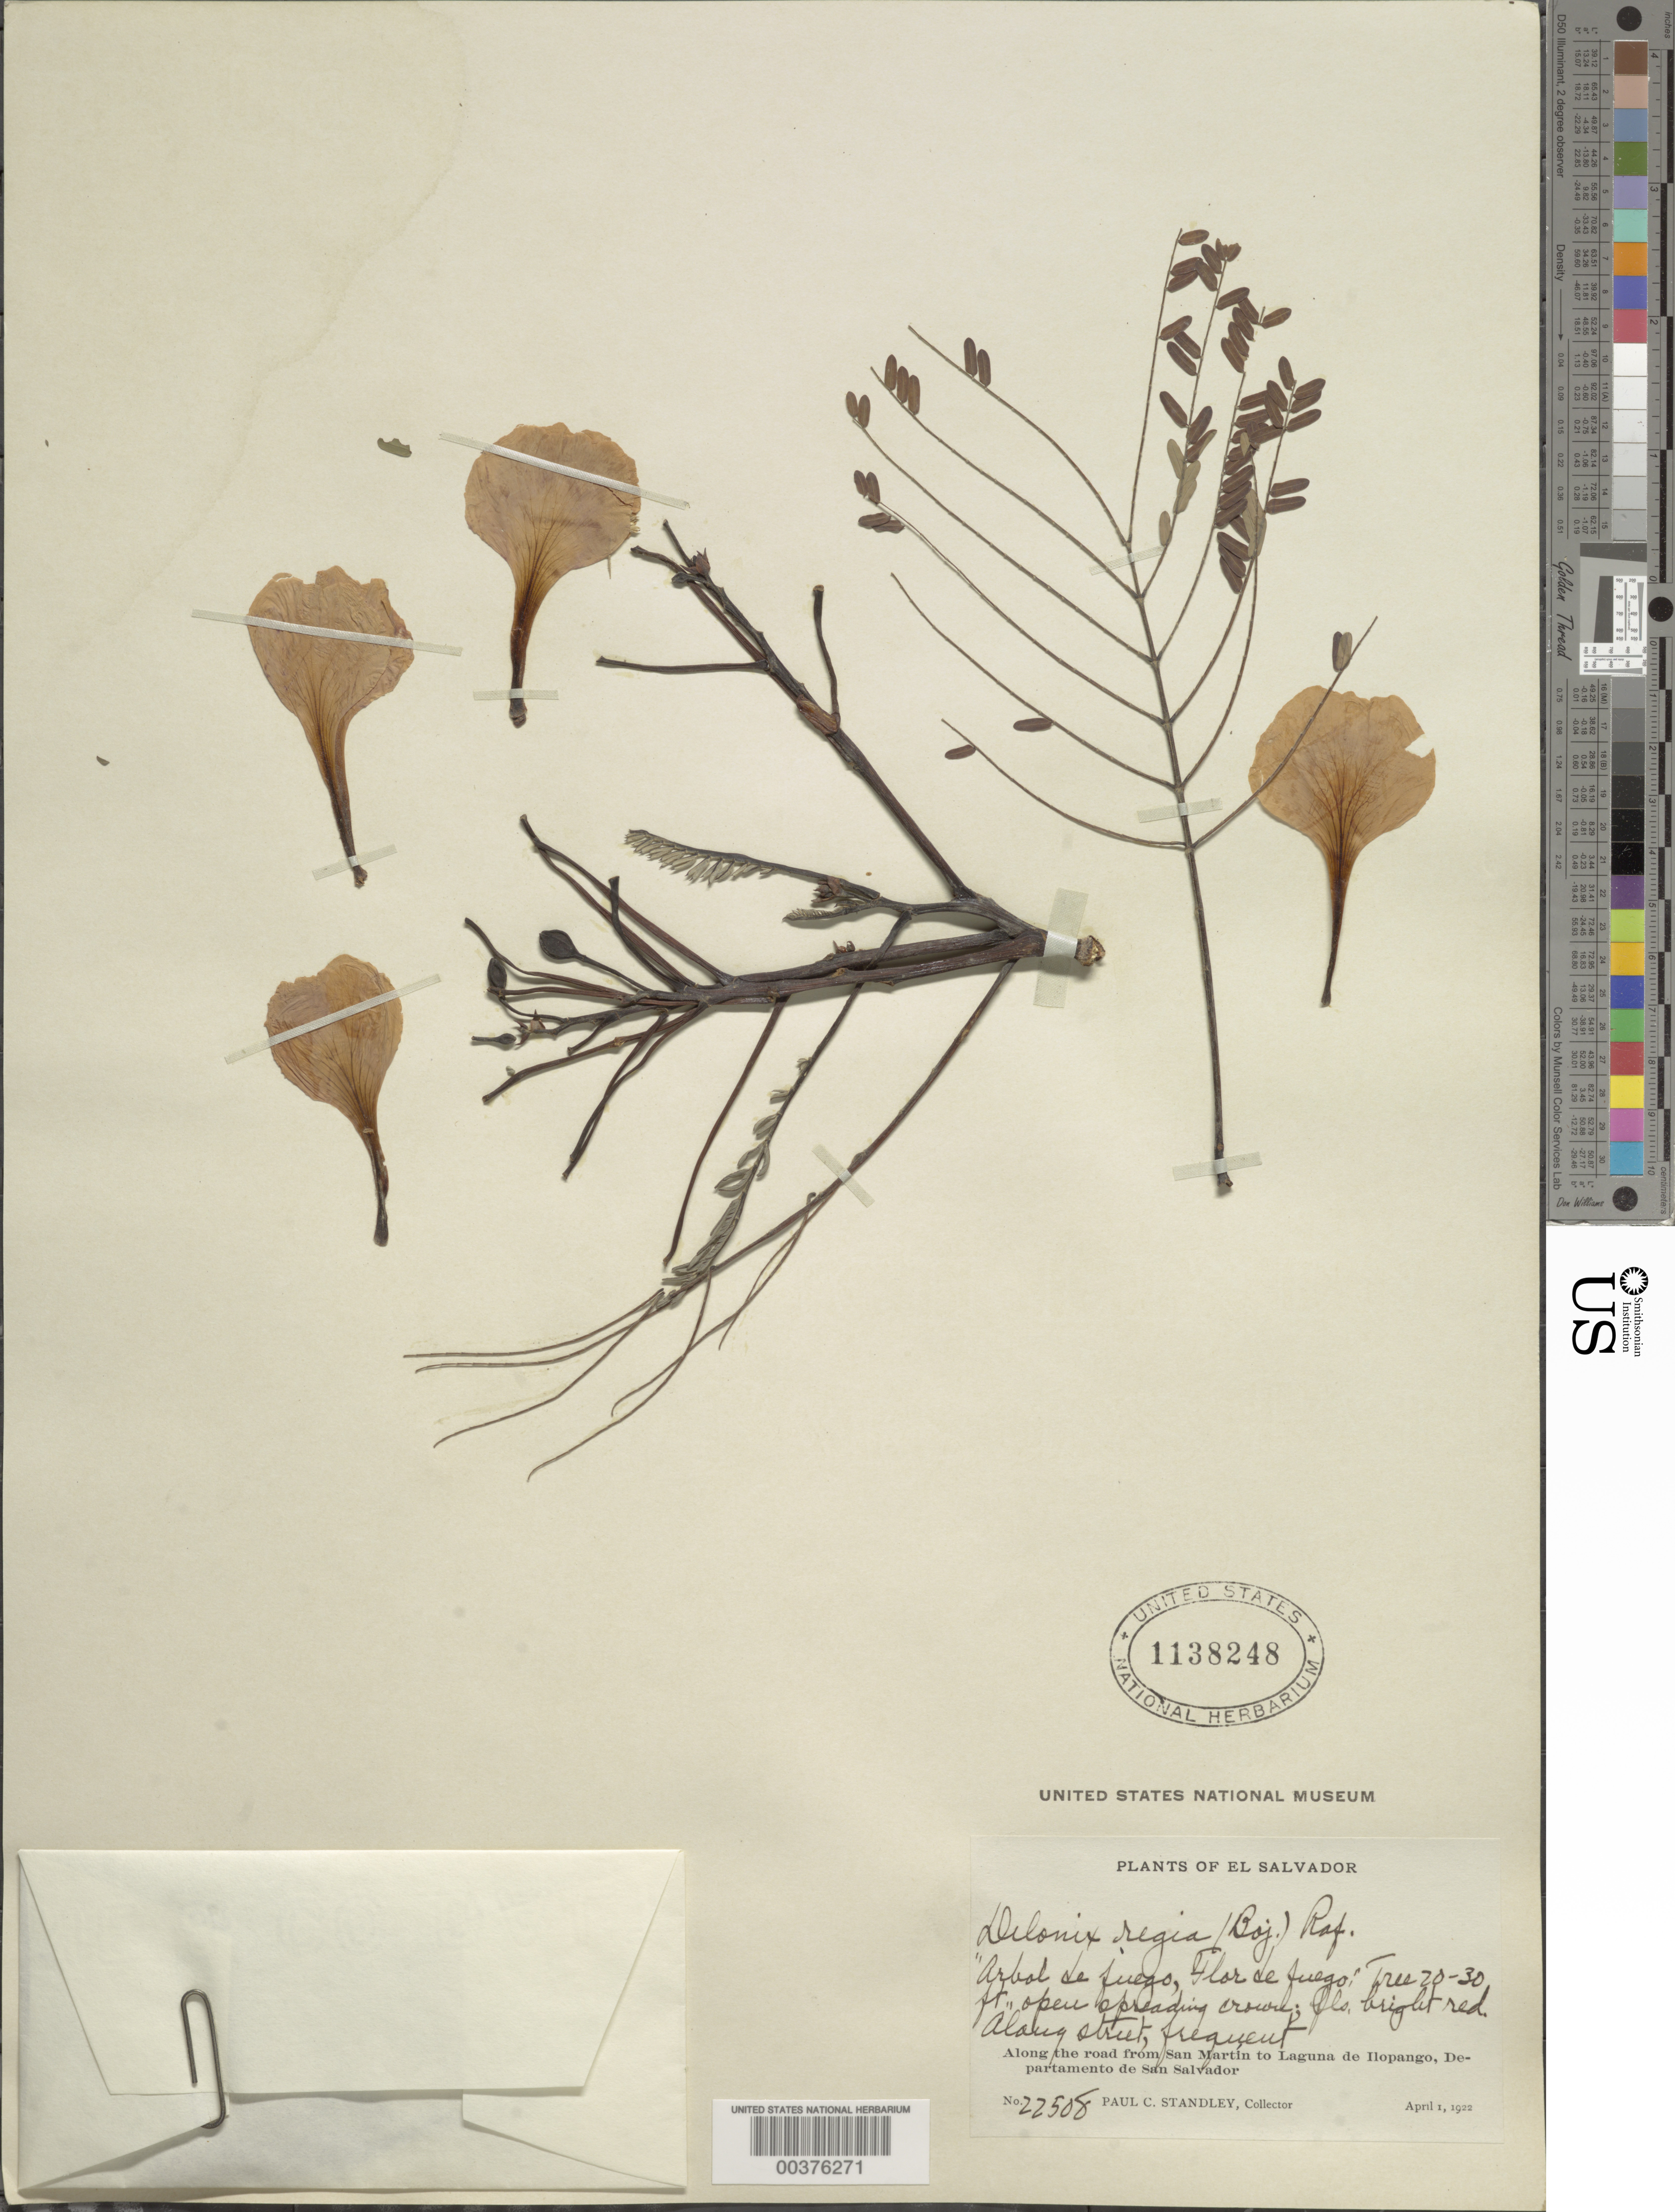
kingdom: Plantae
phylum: Tracheophyta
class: Magnoliopsida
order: Fabales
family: Fabaceae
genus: Delonix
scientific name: Delonix regia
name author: (Bojer ex Hook.) Raf.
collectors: P. C. Standley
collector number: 22508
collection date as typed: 01 Apr 1922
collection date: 1922-04-01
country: El Salvador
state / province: San Salvador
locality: Along the road from san martin to laguna de ilopango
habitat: Along street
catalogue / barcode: US 1138248